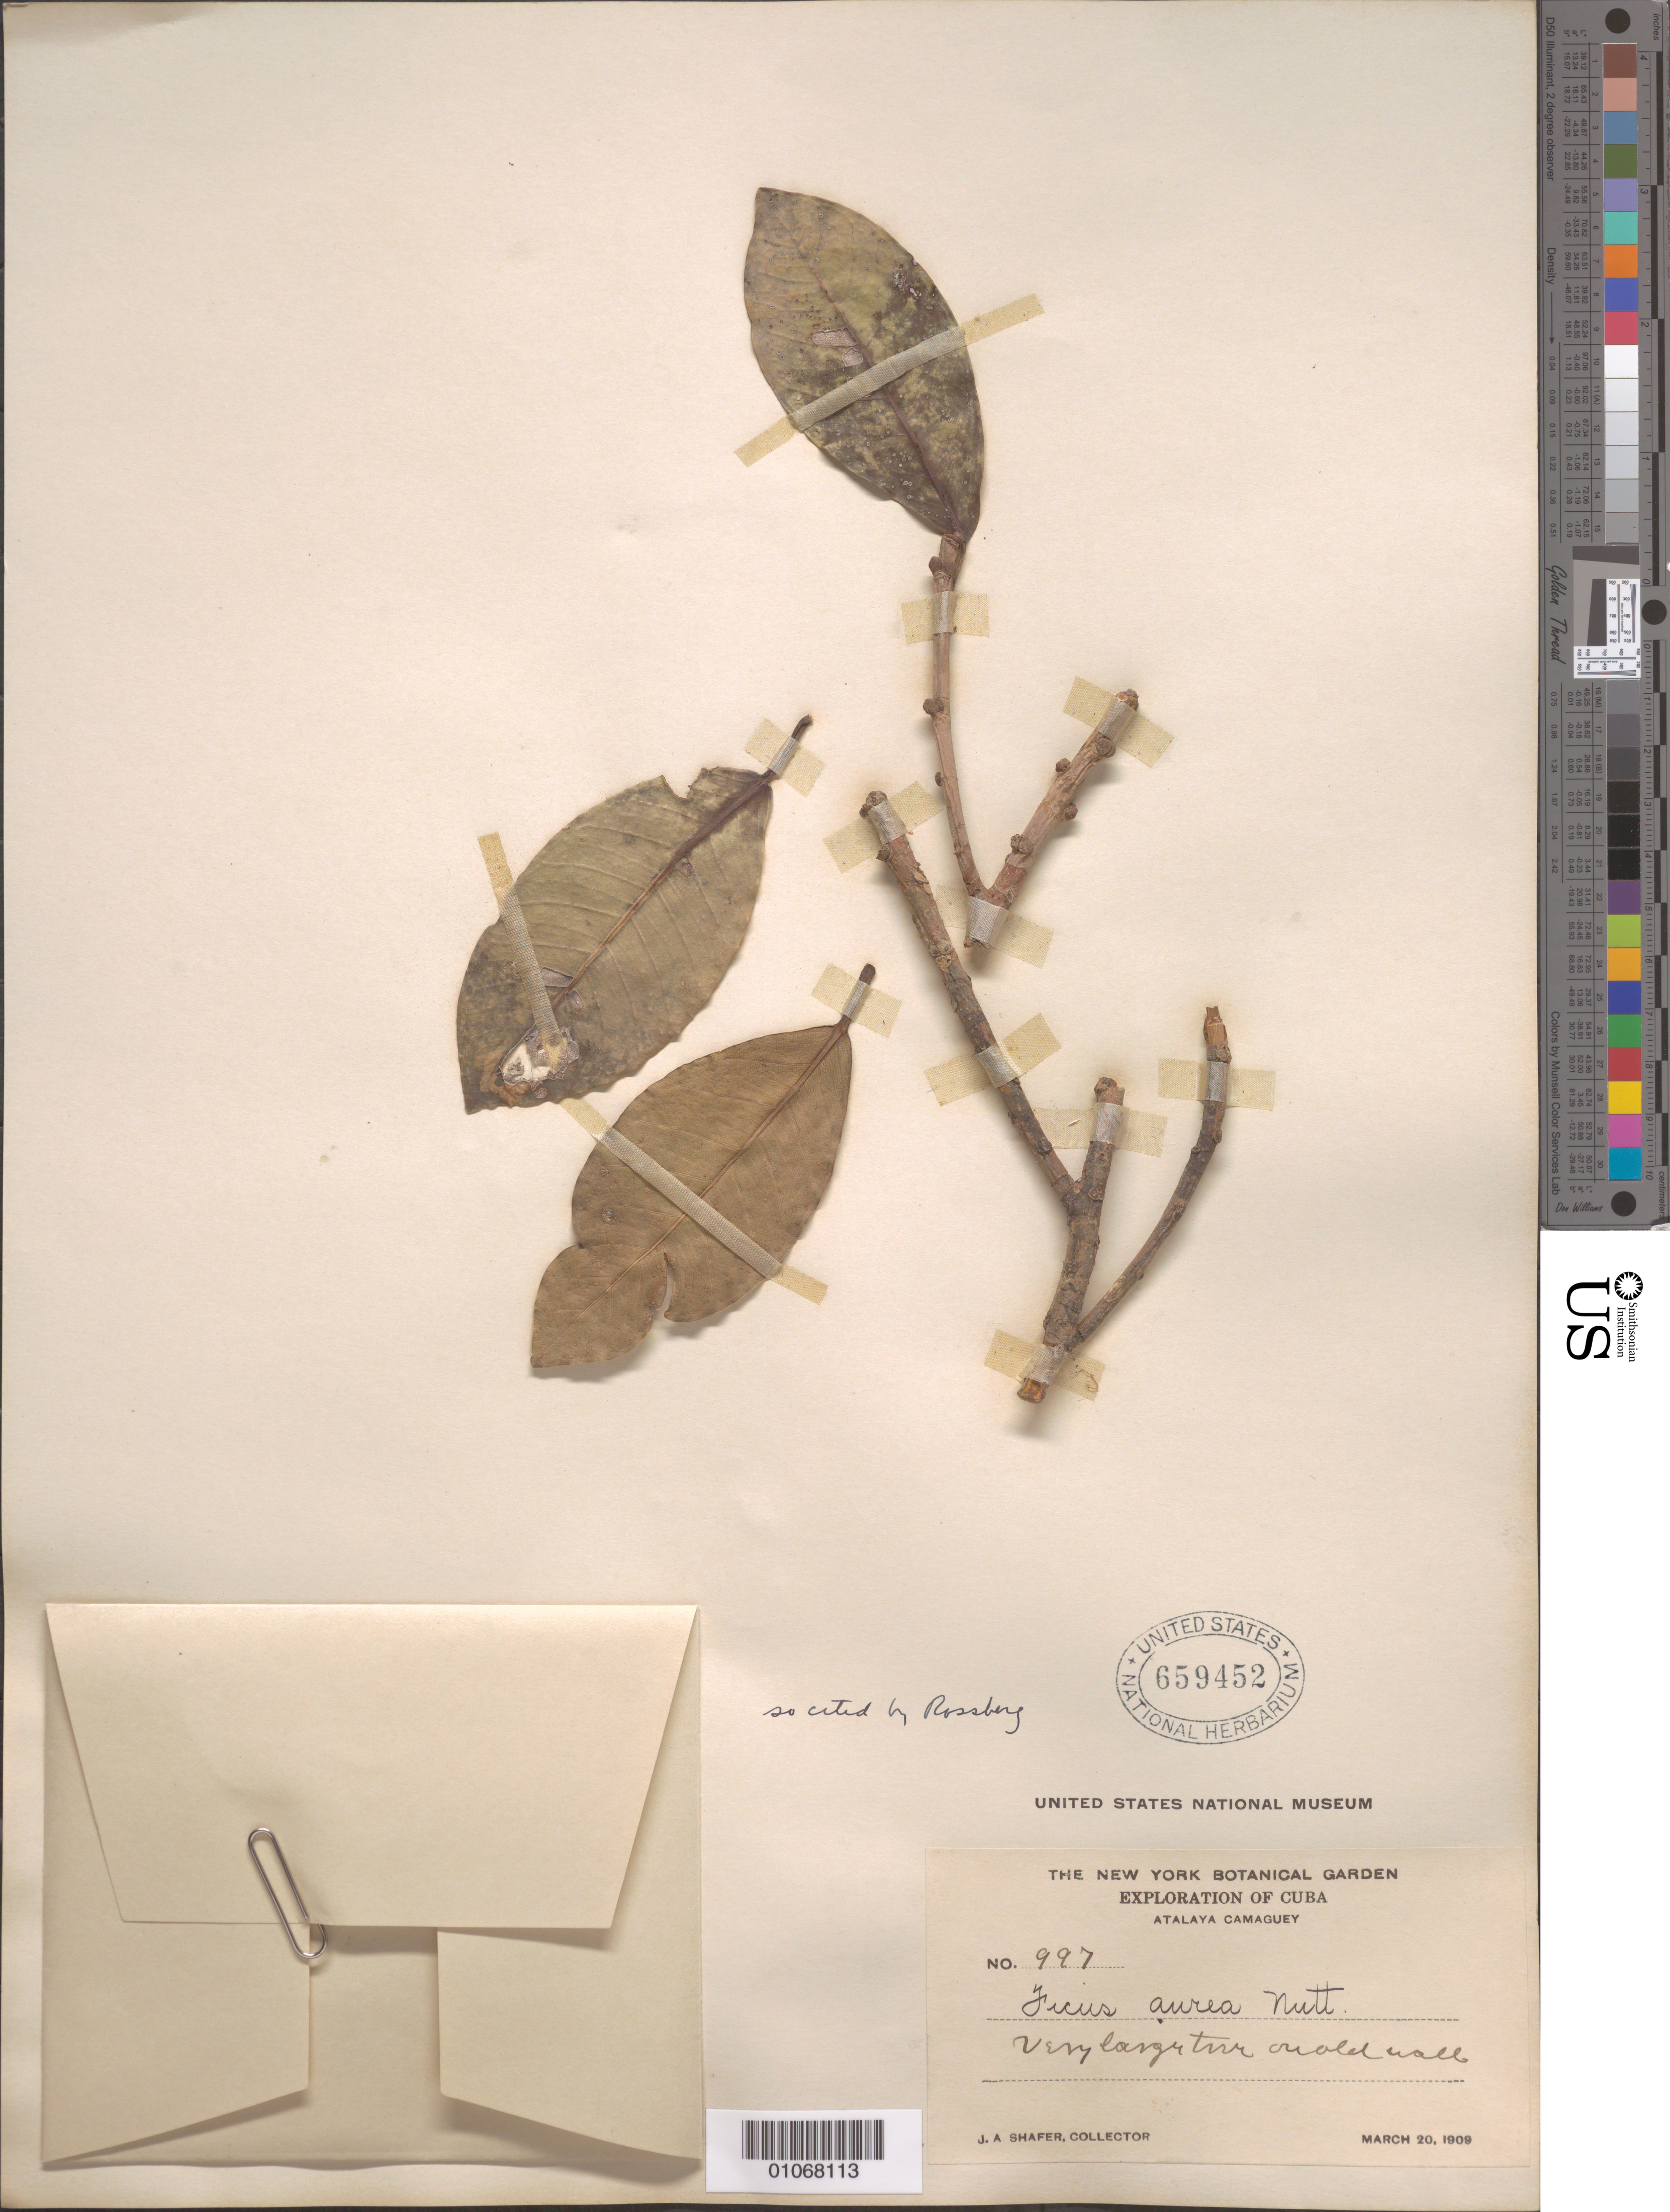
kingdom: Plantae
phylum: Tracheophyta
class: Magnoliopsida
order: Rosales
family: Moraceae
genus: Ficus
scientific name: Ficus aurea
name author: Nutt.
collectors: J. A. Shafer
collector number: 997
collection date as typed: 20 Mar 1909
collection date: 1909-03-20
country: Cuba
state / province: Camagüey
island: Cuba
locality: Atalaya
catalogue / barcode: US 659452